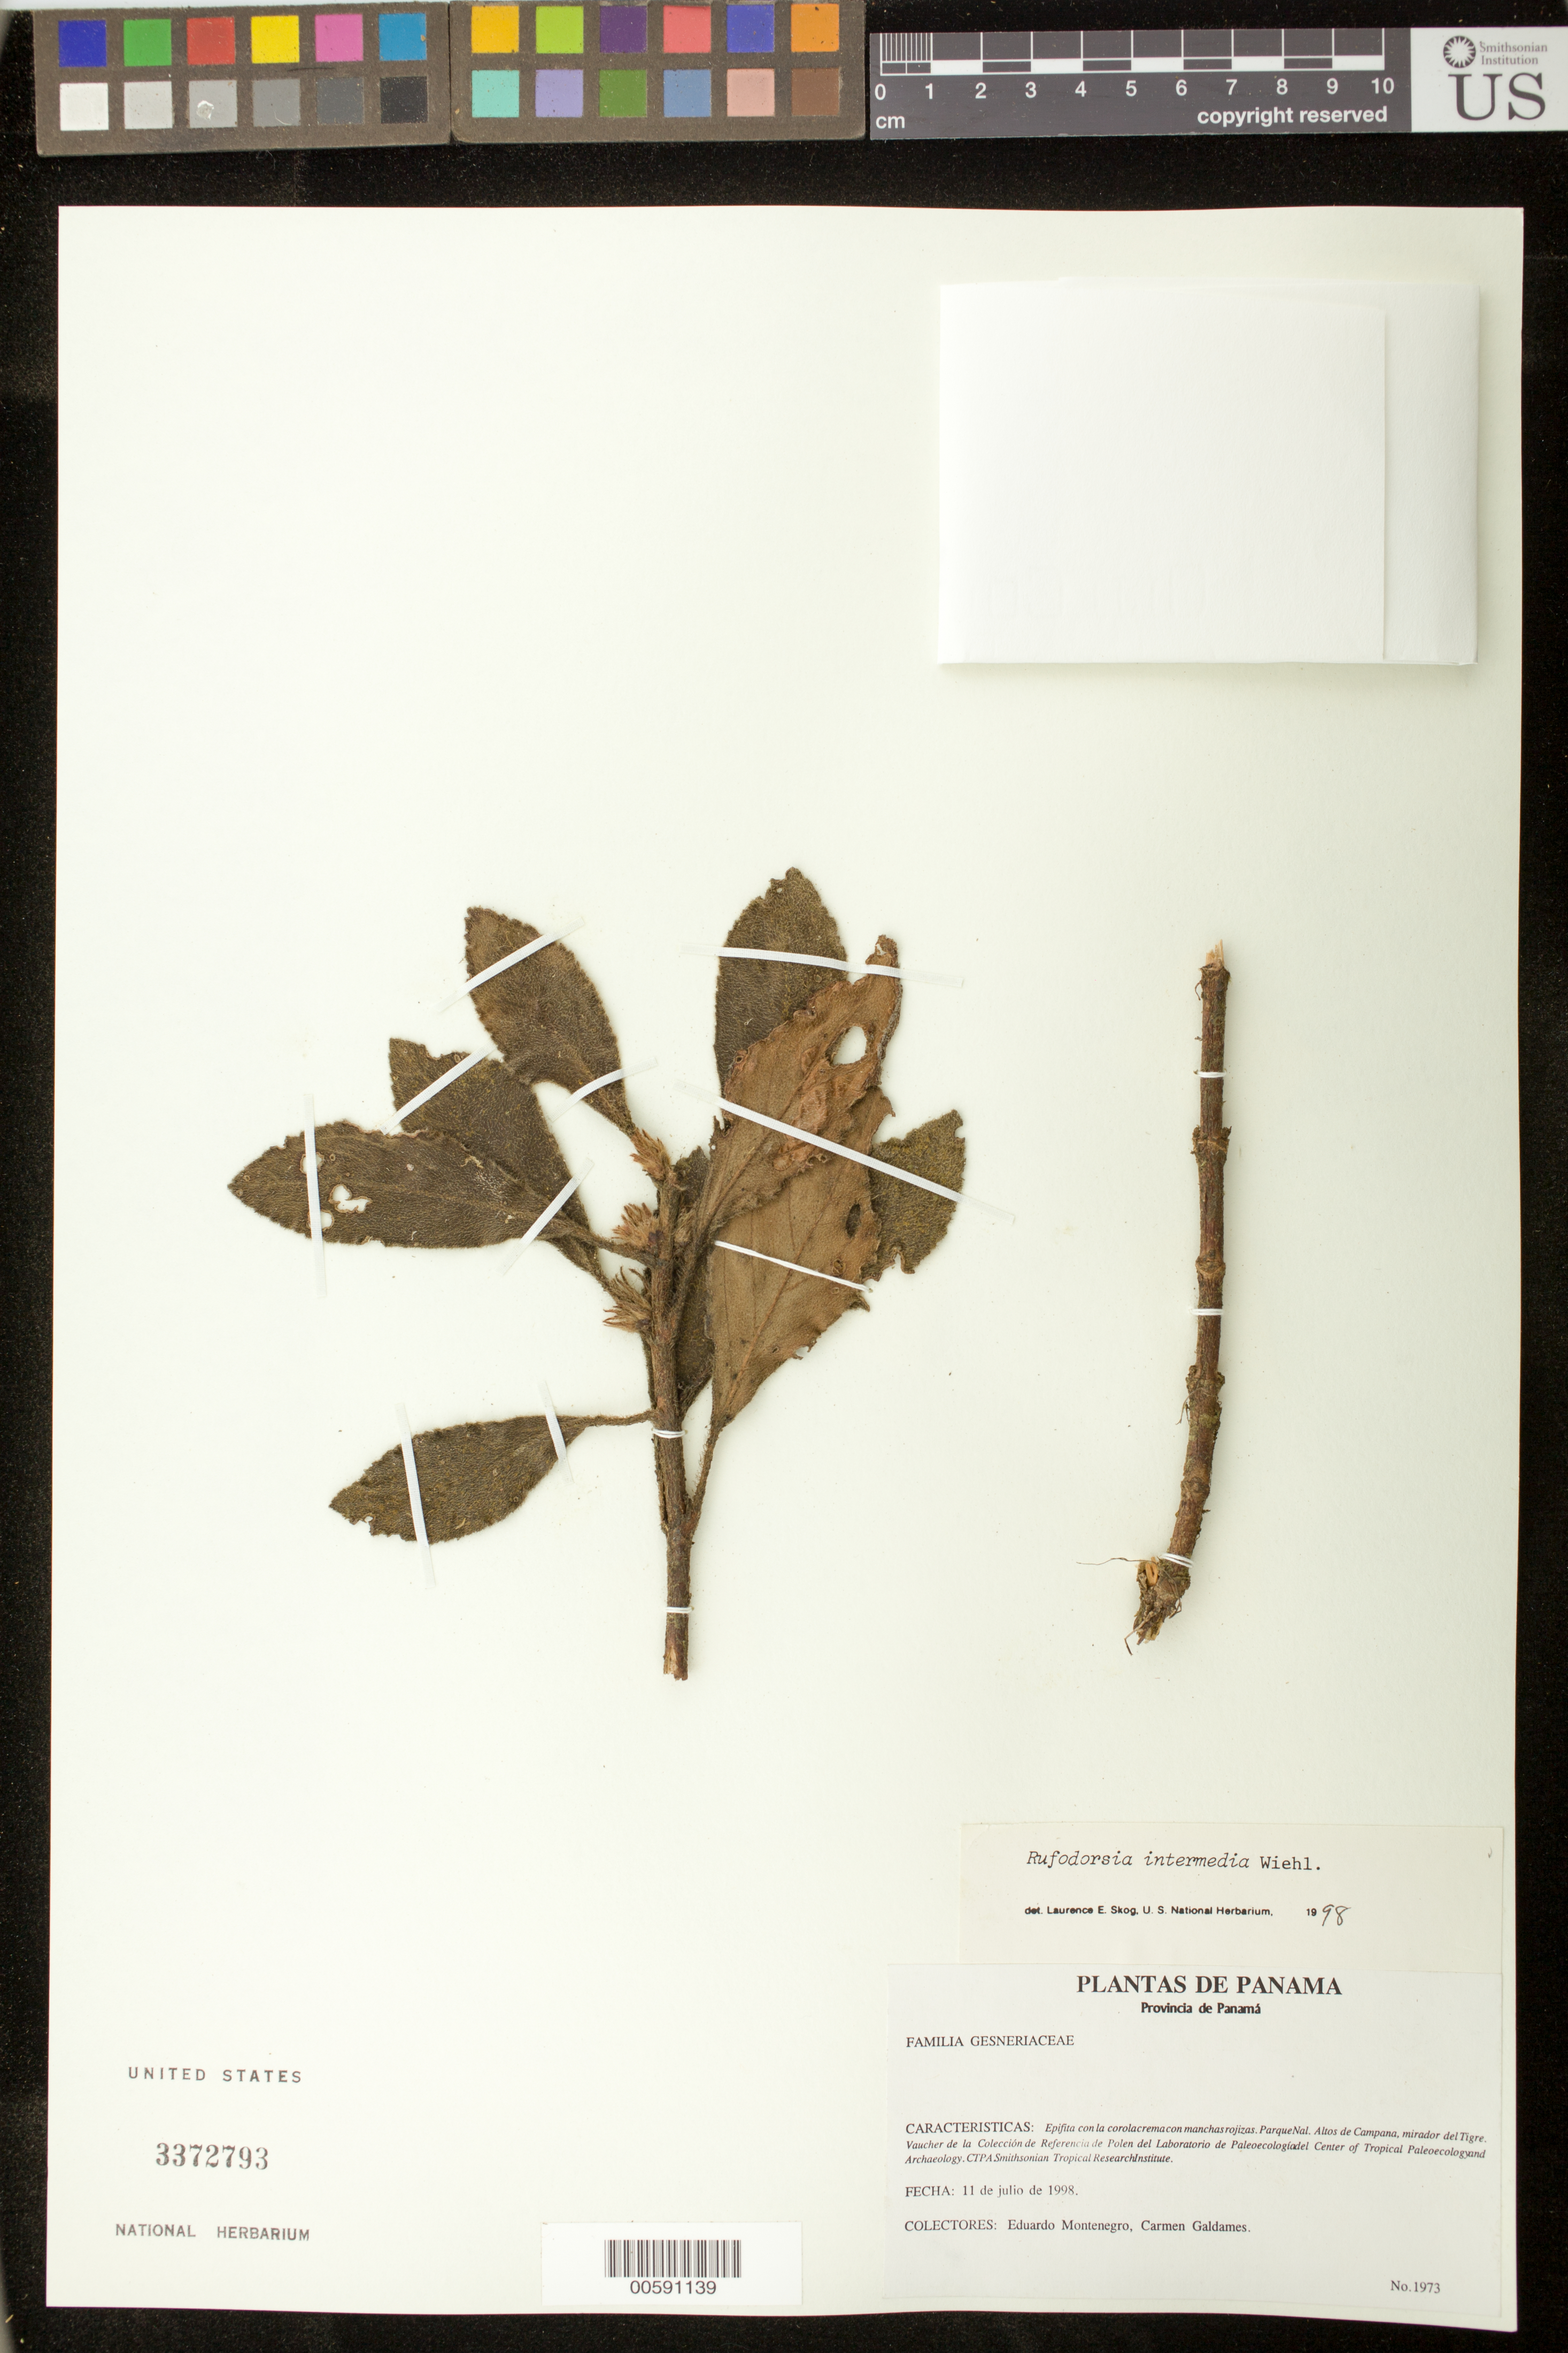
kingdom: Plantae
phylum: Tracheophyta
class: Magnoliopsida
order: Lamiales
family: Gesneriaceae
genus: Rufodorsia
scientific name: Rufodorsia intermedia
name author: Wiehler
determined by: Skog, Laurence E.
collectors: E. Montenegro & C. Galdames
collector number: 1973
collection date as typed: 11 Jul 1998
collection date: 1998-07-11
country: Panama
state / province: Panamá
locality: Parque Nal. Altos de Campana, mirador del Tigre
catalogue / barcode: US 3372793